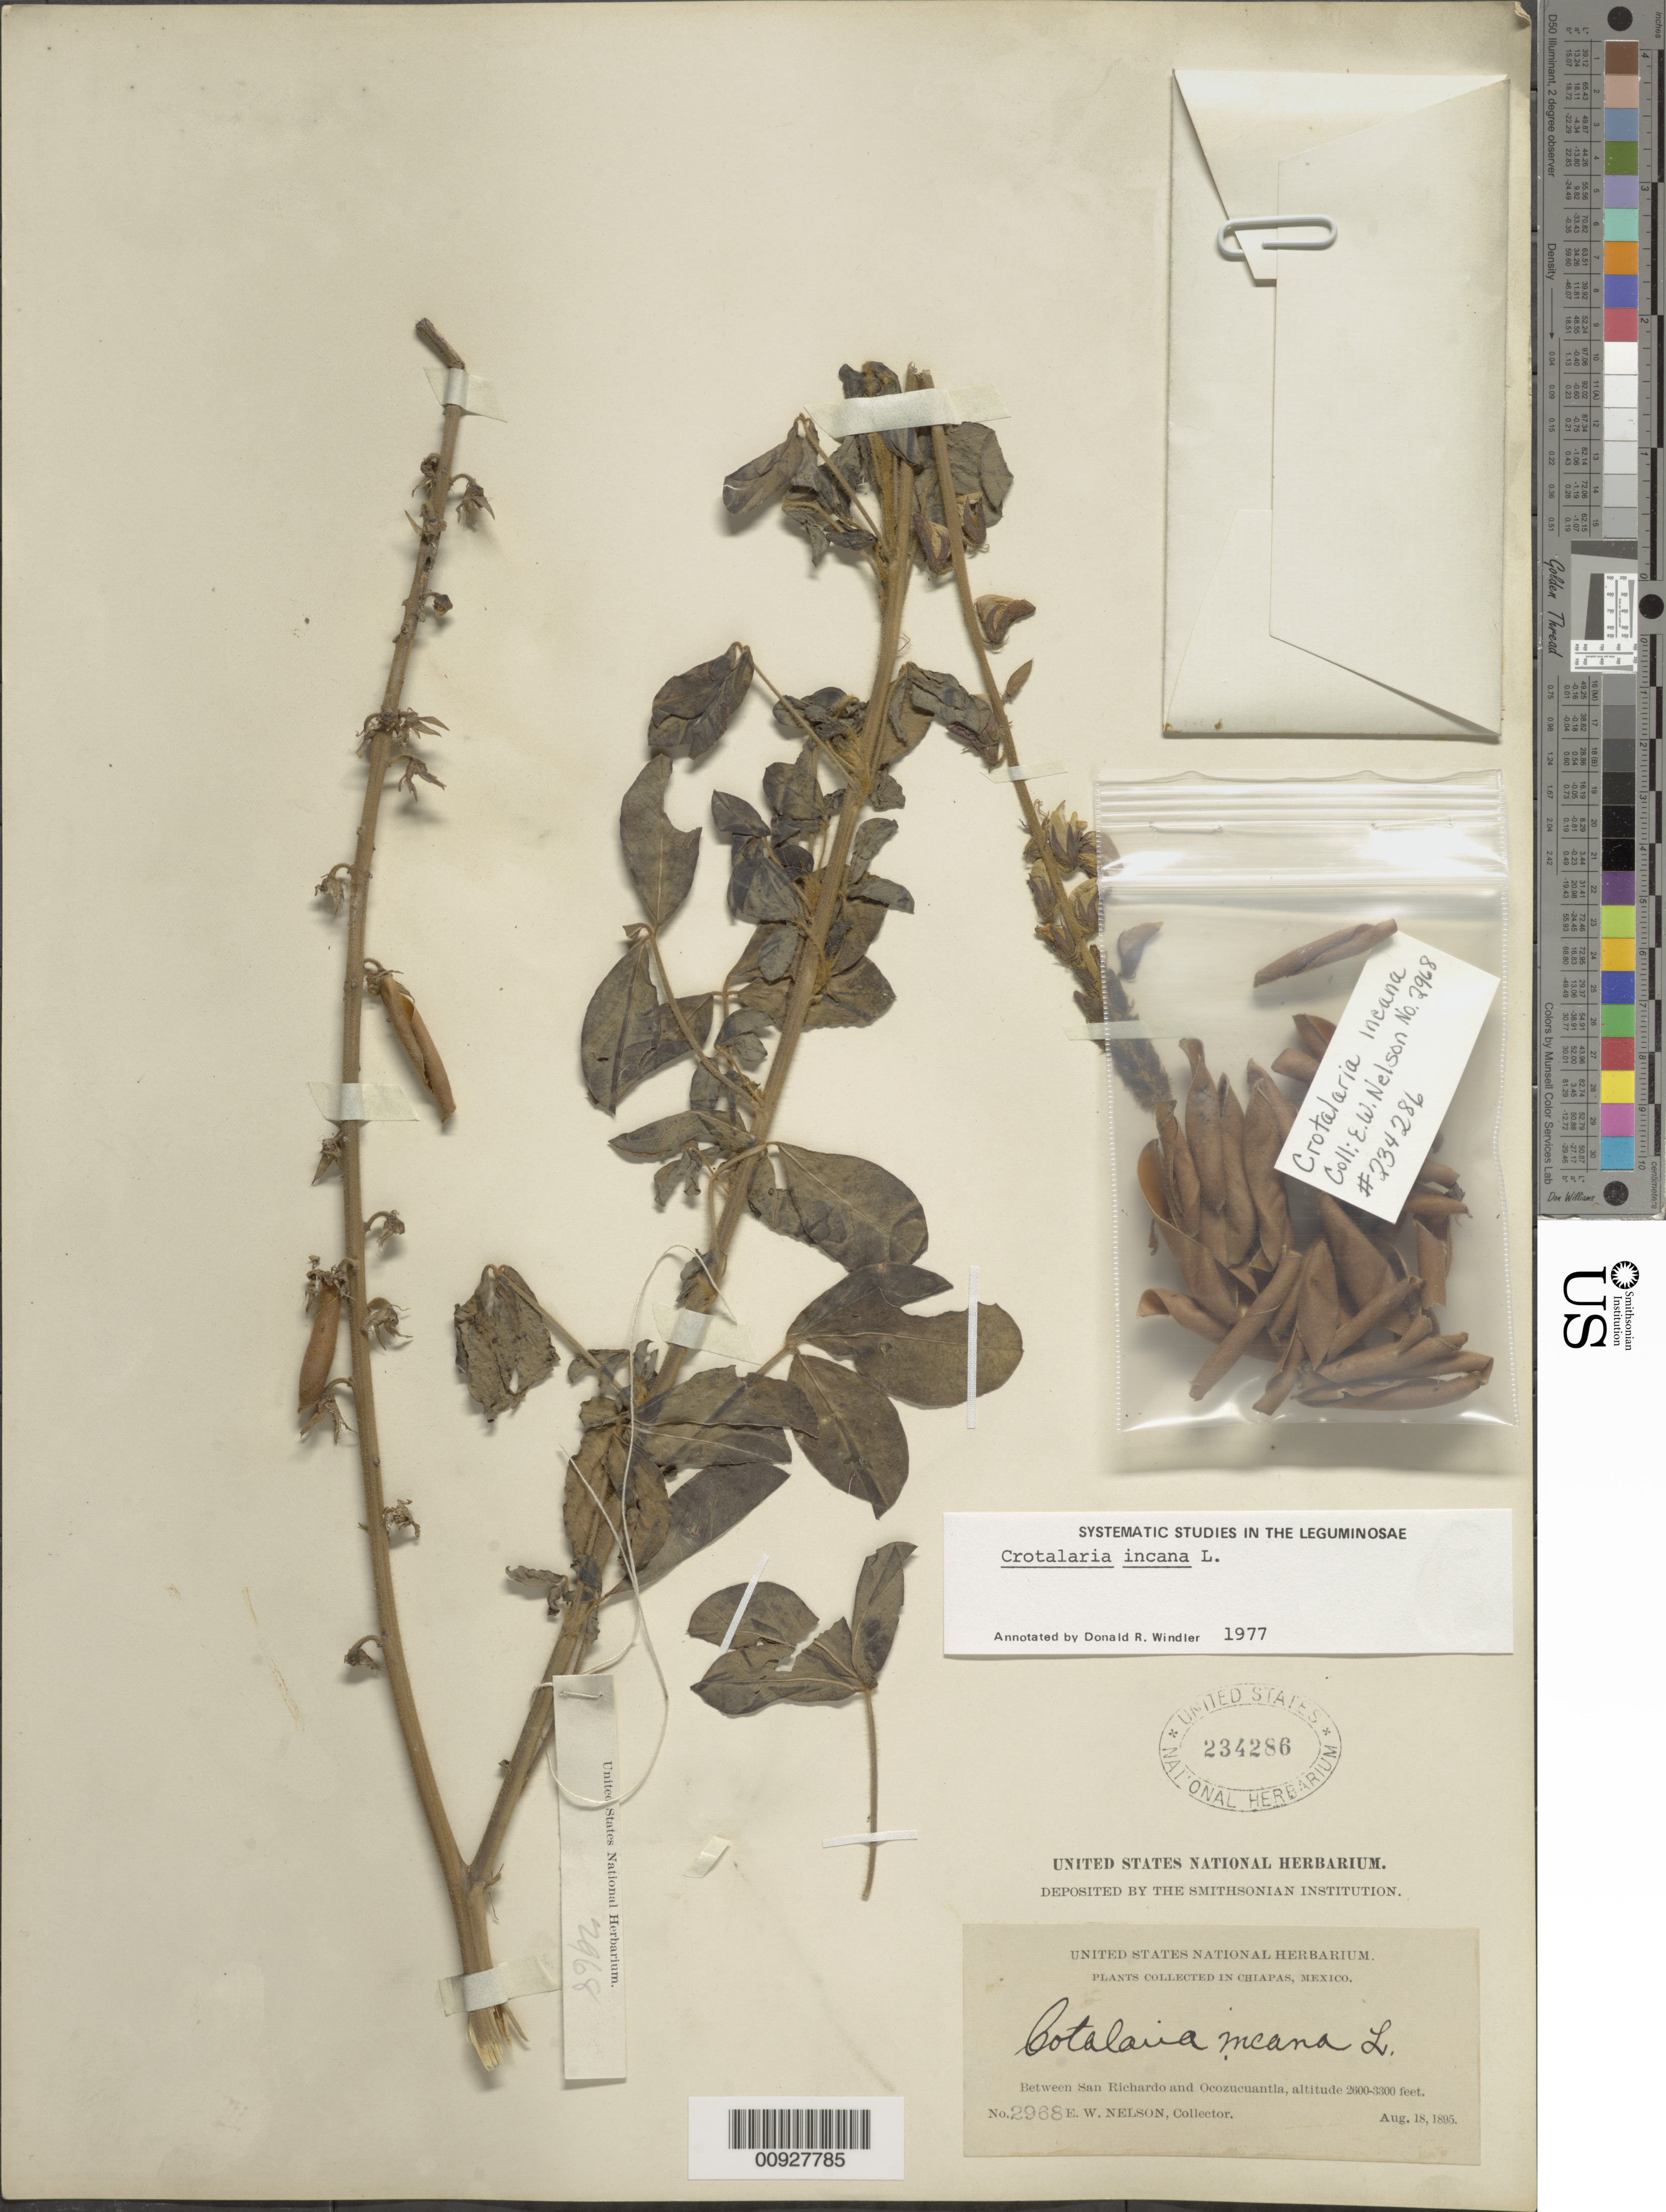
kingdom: Plantae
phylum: Tracheophyta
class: Magnoliopsida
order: Fabales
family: Fabaceae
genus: Crotalaria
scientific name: Crotalaria incana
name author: L.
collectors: E. W. Nelson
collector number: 2968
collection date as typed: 18 Aug 1895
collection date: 1895-08-18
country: Mexico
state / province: Chiapas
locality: Between San Richardo [sic] and Ocozucuantla.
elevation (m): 792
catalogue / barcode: US 234286